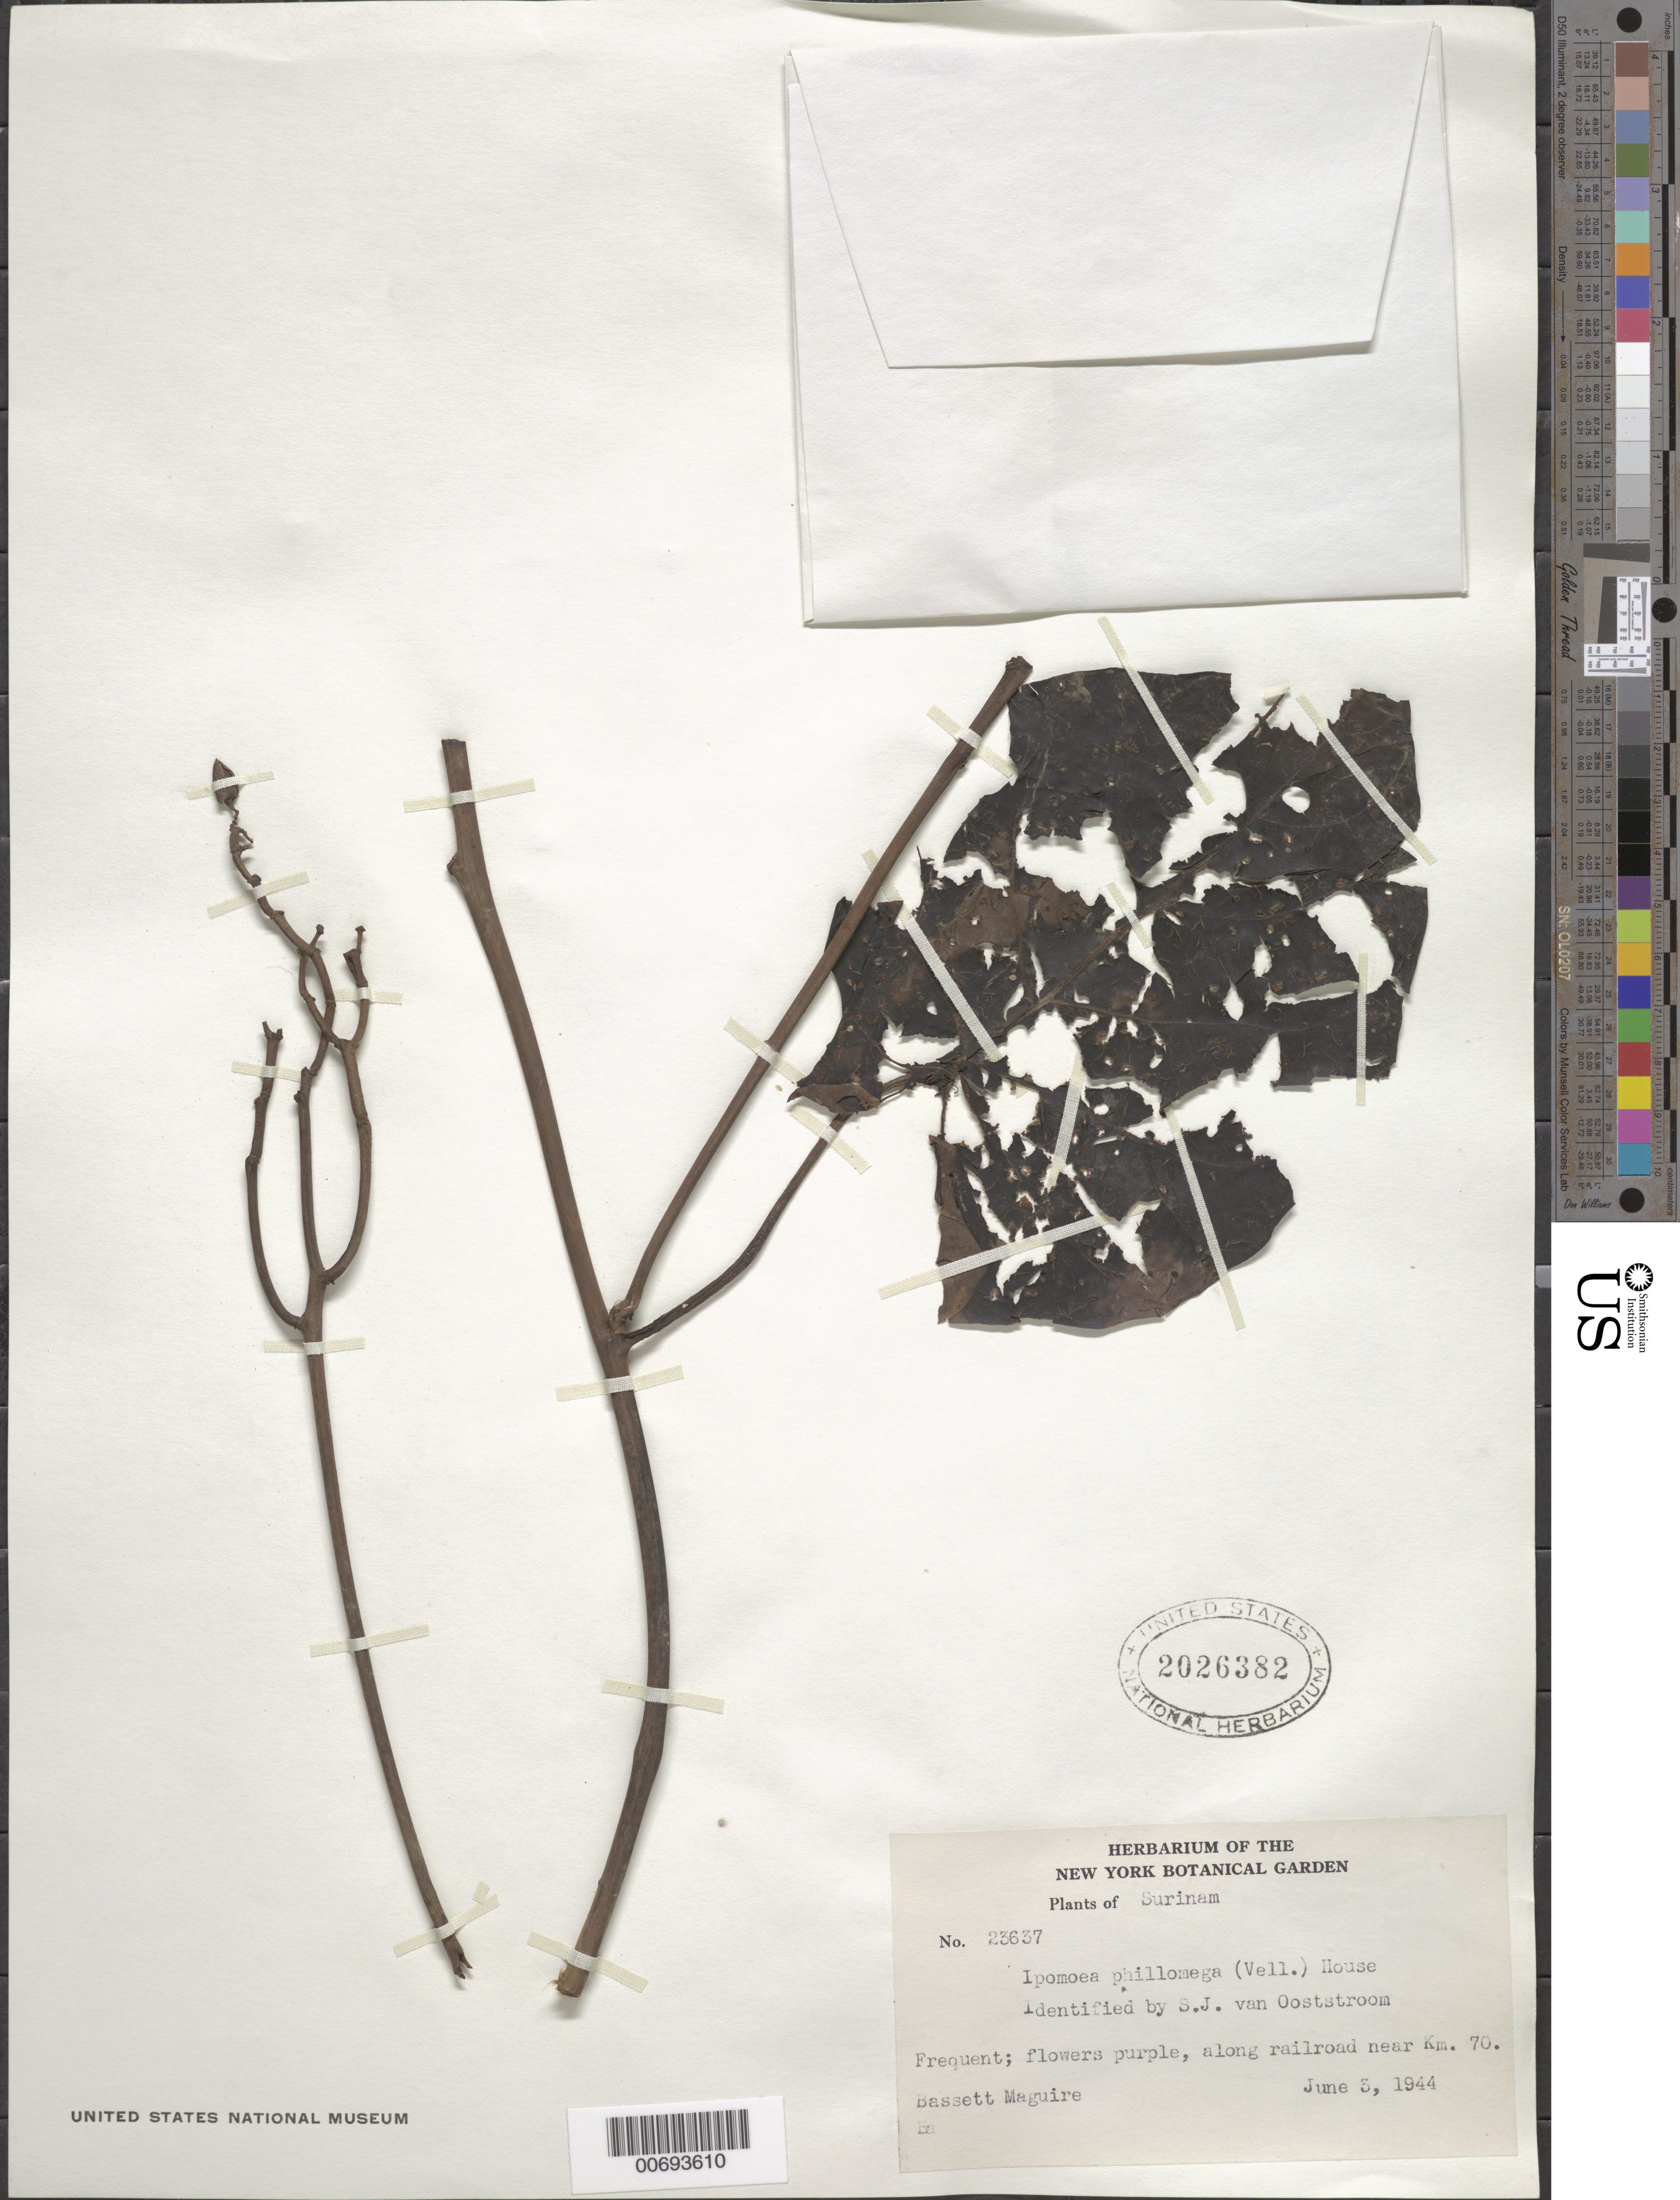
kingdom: Plantae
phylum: Tracheophyta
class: Magnoliopsida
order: Solanales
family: Convolvulaceae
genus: Ipomoea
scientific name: Ipomoea philomega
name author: (Vell.) House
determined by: Ooststroom, S. J. van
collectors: B. Maguire & G. Stahel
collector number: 23637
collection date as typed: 3-Jun-44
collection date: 1944-06-03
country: Suriname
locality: Zanderij Is, Sectie O, km 70, along railroad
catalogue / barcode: US 2026382